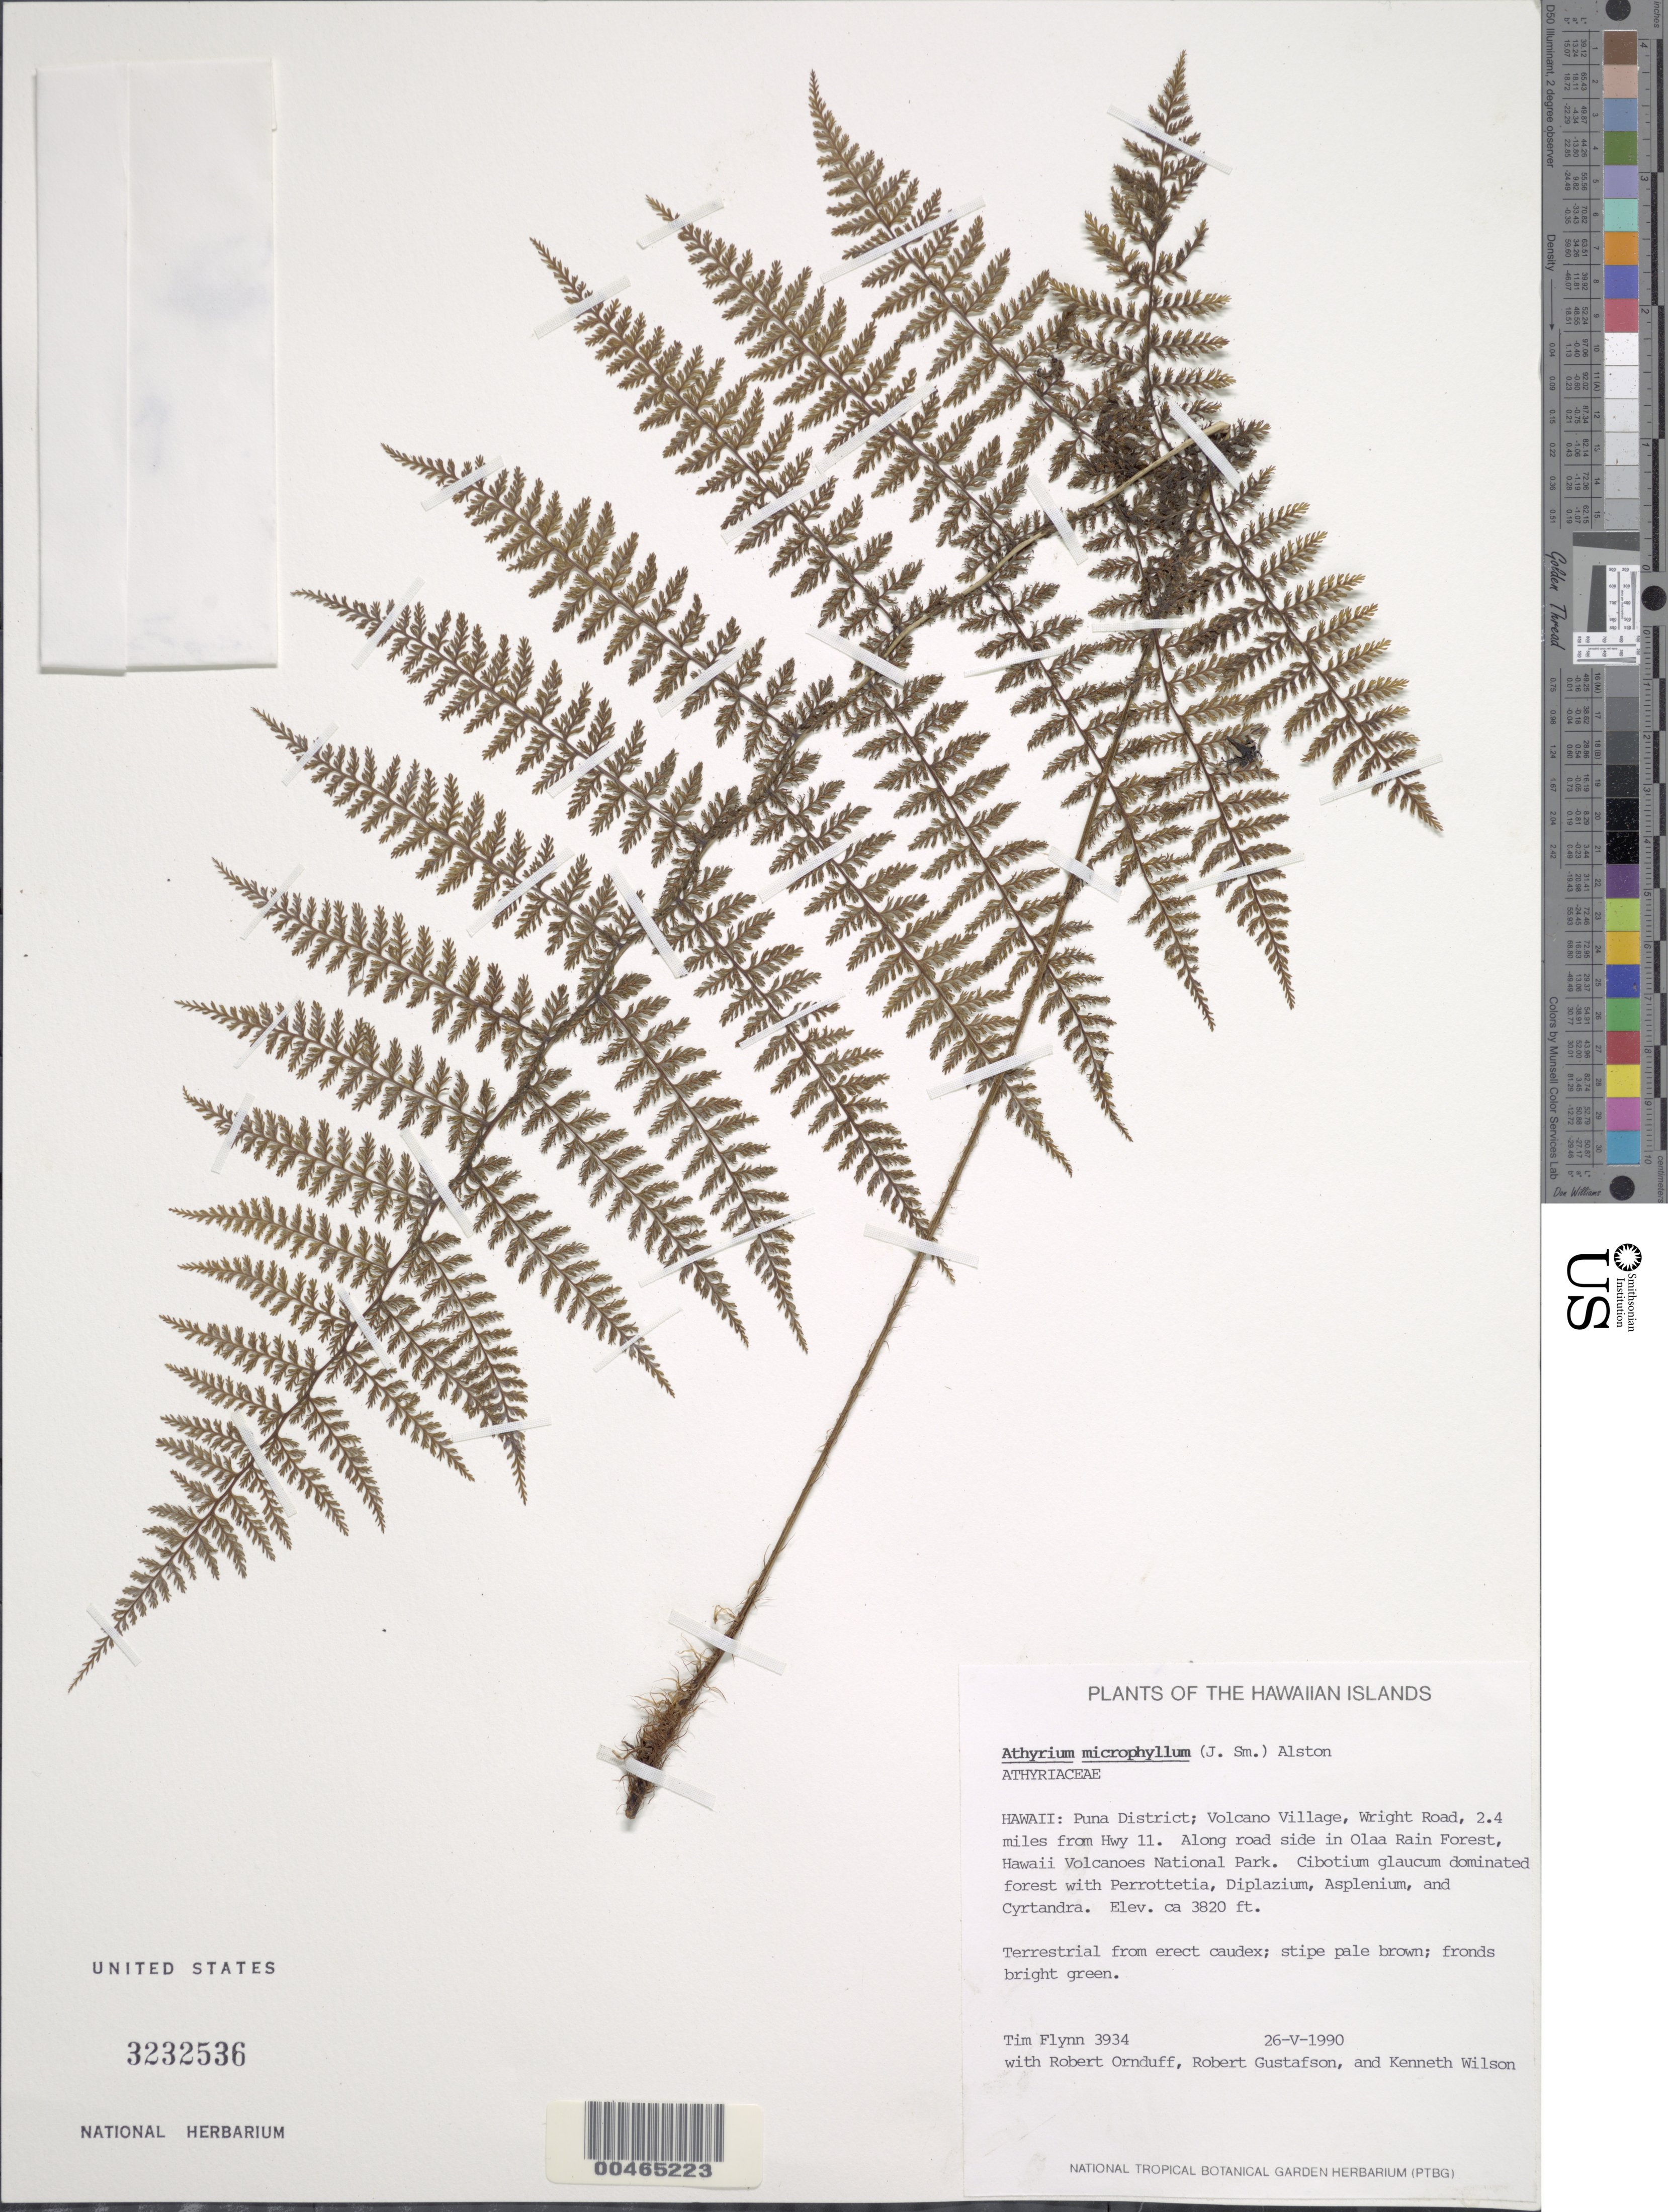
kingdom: Plantae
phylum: Tracheophyta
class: Polypodiopsida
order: Polypodiales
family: Athyriaceae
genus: Athyrium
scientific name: Athyrium microphyllum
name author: (Sm.) Alston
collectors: T. W. Flynn, R. Ornduff, R. Gustafson & K. Wilson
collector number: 3934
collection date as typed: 26 May 1990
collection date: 1990-05-26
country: United States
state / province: Hawaii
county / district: Hawaii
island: Hawaii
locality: Puna Dist., Volcano Village, Wright Rd., 2.4 mi from Hwy 11, along road side in Olaa Rain Forest, Hawaii Volcanoes National Park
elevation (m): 1164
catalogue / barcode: US 3232536